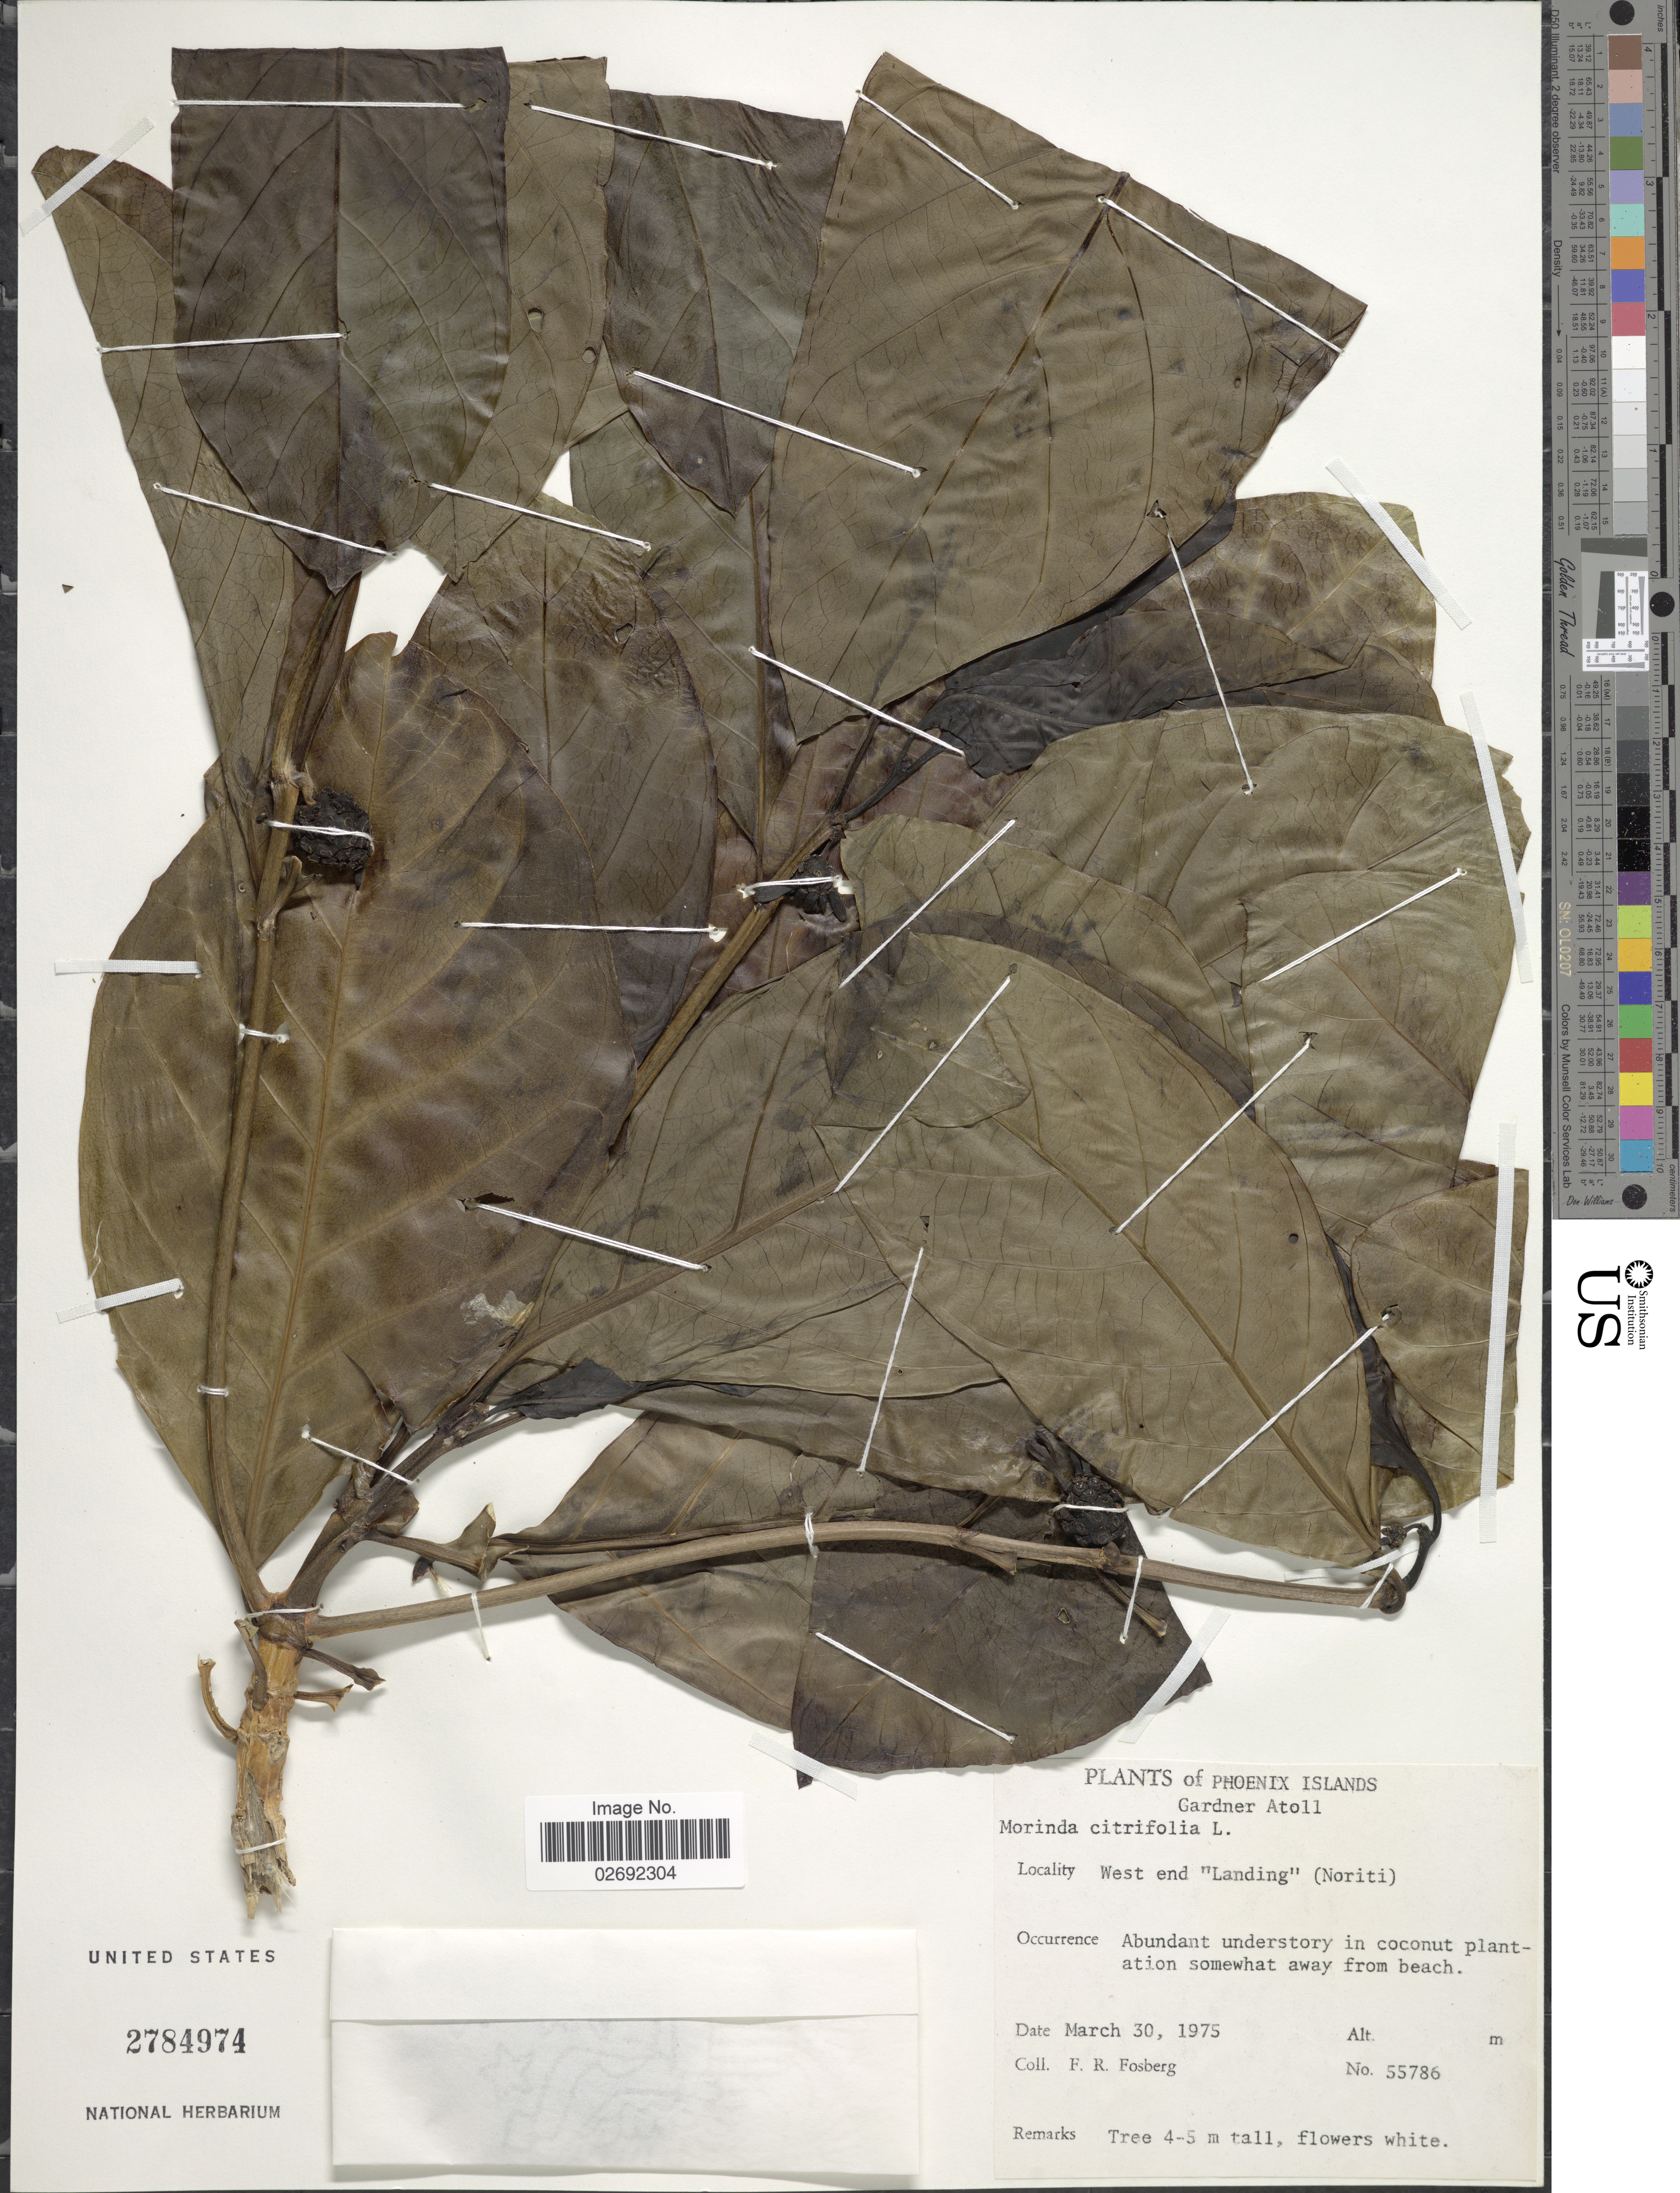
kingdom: Plantae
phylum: Tracheophyta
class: Magnoliopsida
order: Gentianales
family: Rubiaceae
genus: Morinda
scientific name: Morinda citrifolia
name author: L.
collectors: F. R. Fosberg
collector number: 55786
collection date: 1975-03-30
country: Kiribati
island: Nikumaroro [Gardner] Atoll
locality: Phoenix Islands Gardner Atoll. West end "Landing" (Noriti)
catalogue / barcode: US 2784974